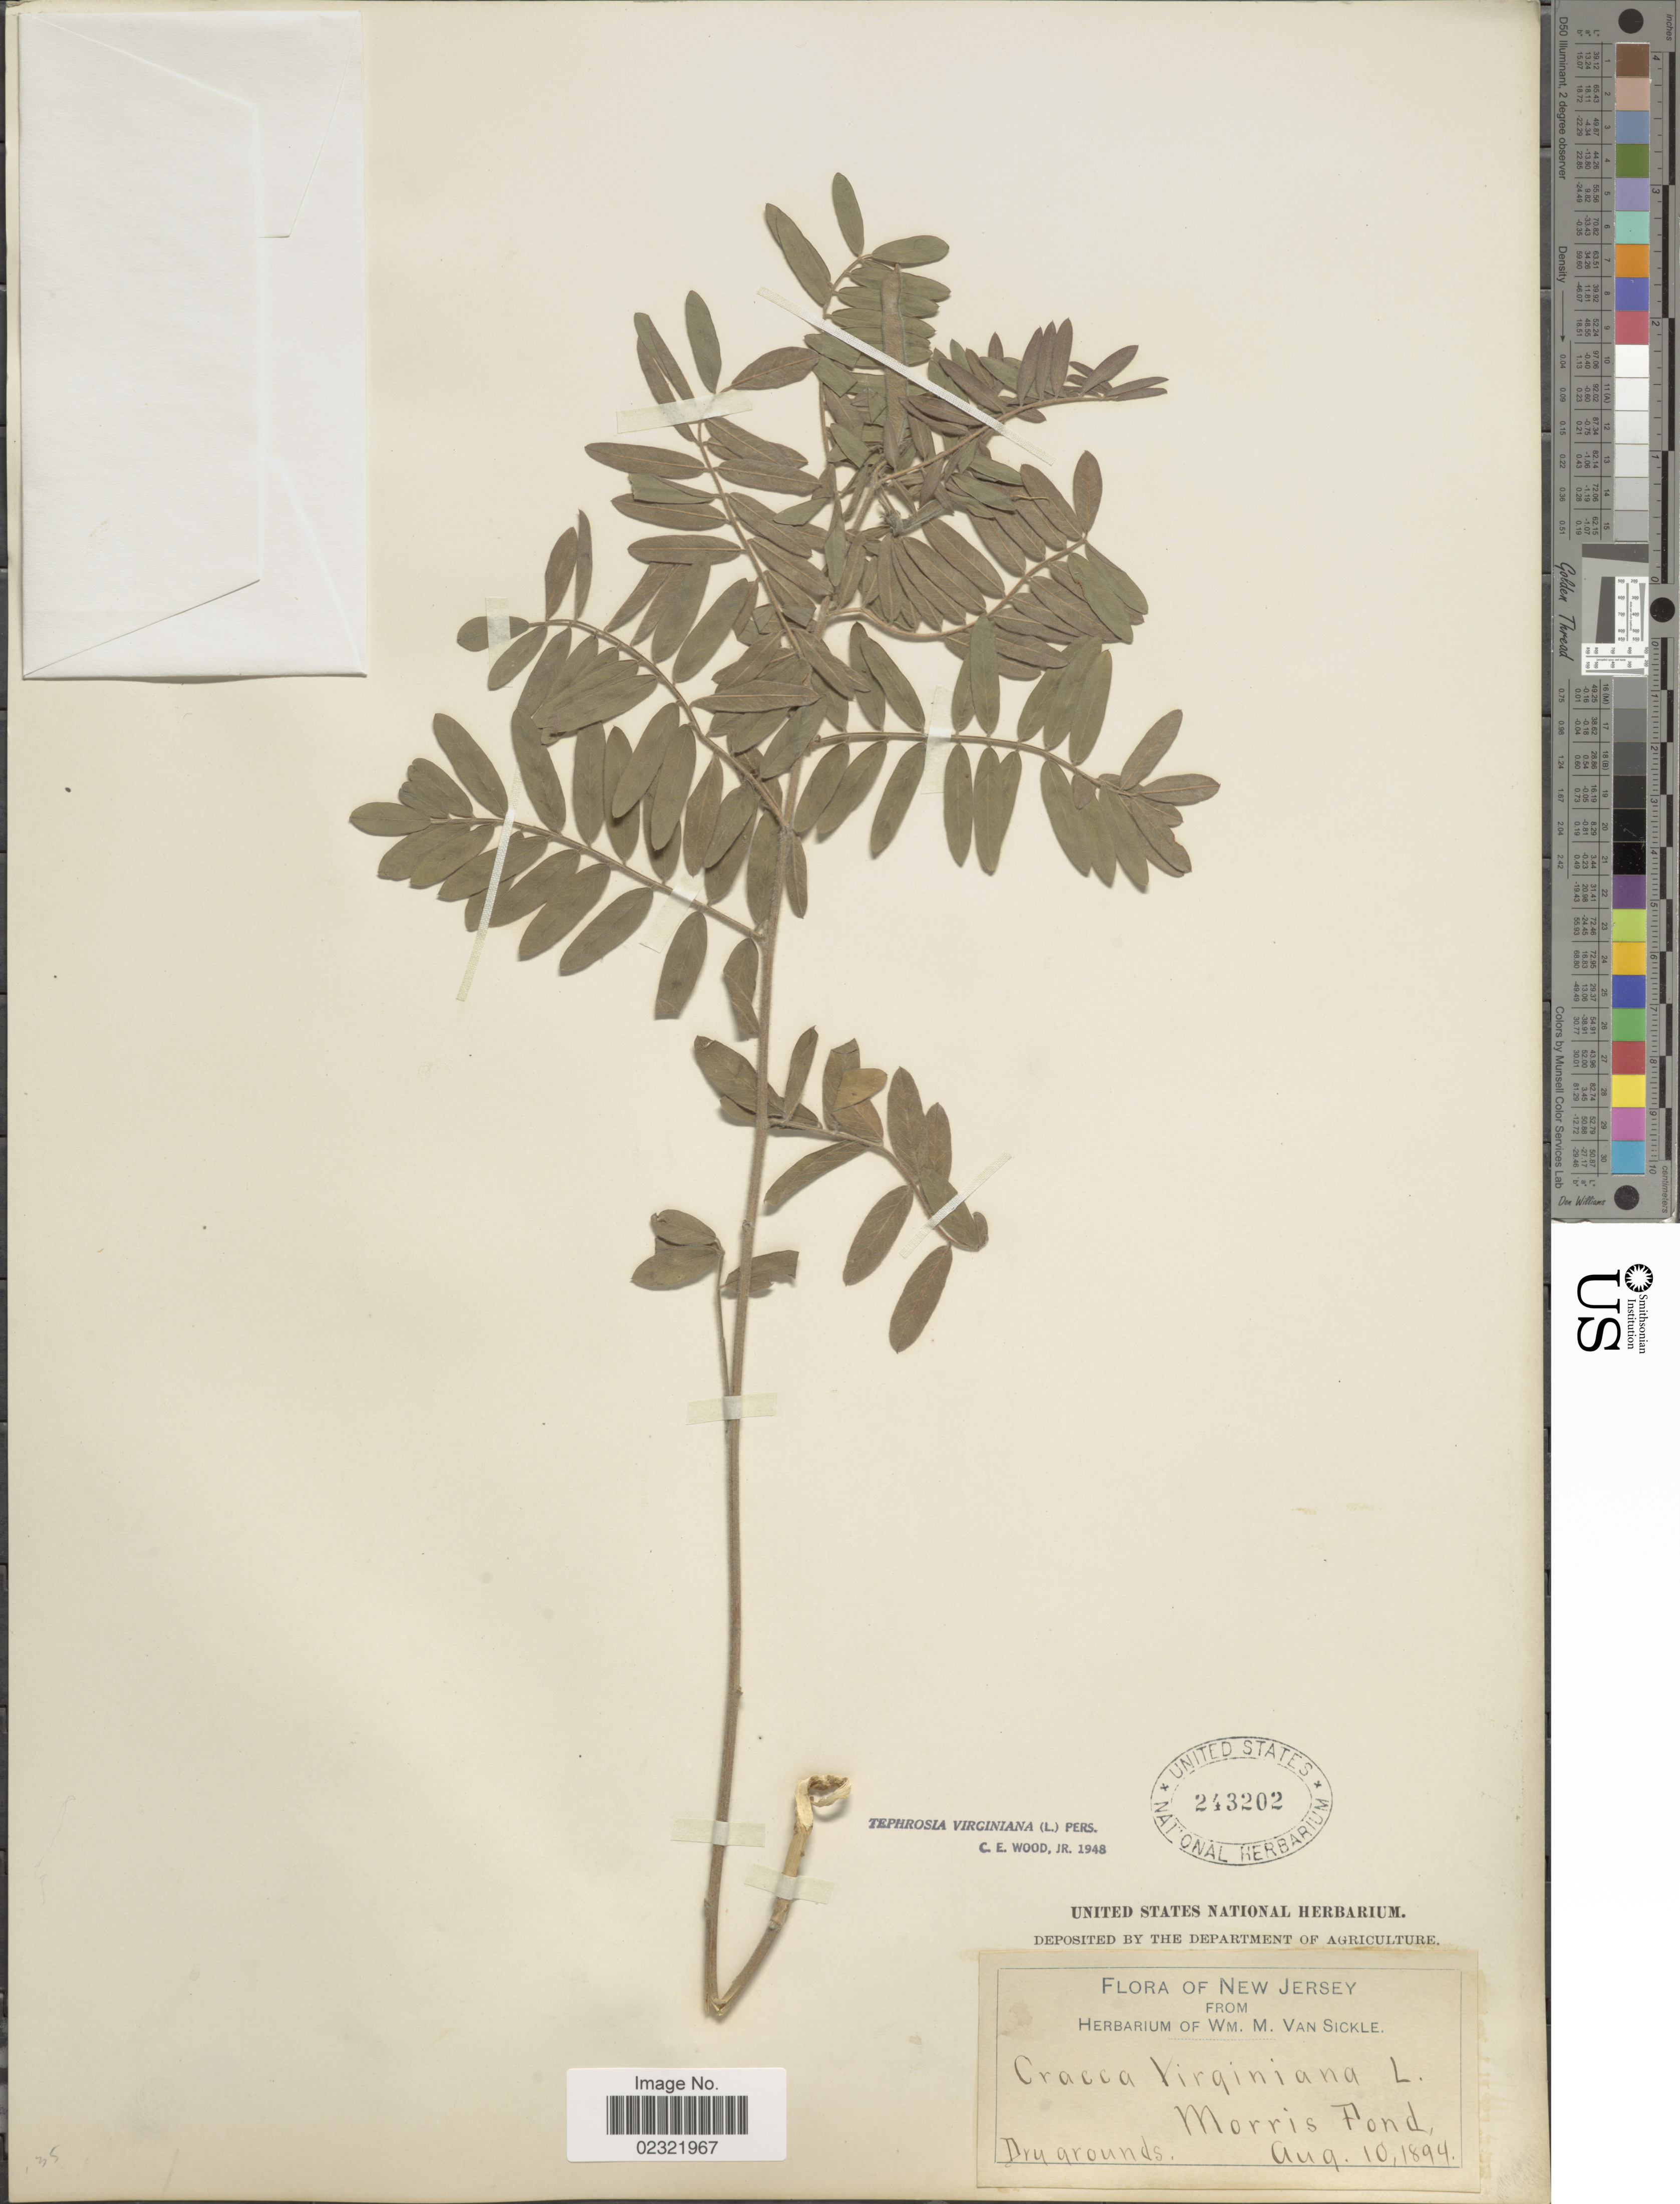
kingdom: Plantae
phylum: Tracheophyta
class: Magnoliopsida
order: Fabales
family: Fabaceae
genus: Tephrosia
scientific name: Tephrosia virginiana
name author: (L.) Pers.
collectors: ex herb. Wm. M. Van Sickle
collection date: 1894-08-10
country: United States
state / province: New Jersey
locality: Morris Pond, Dry grounds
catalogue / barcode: US 243202